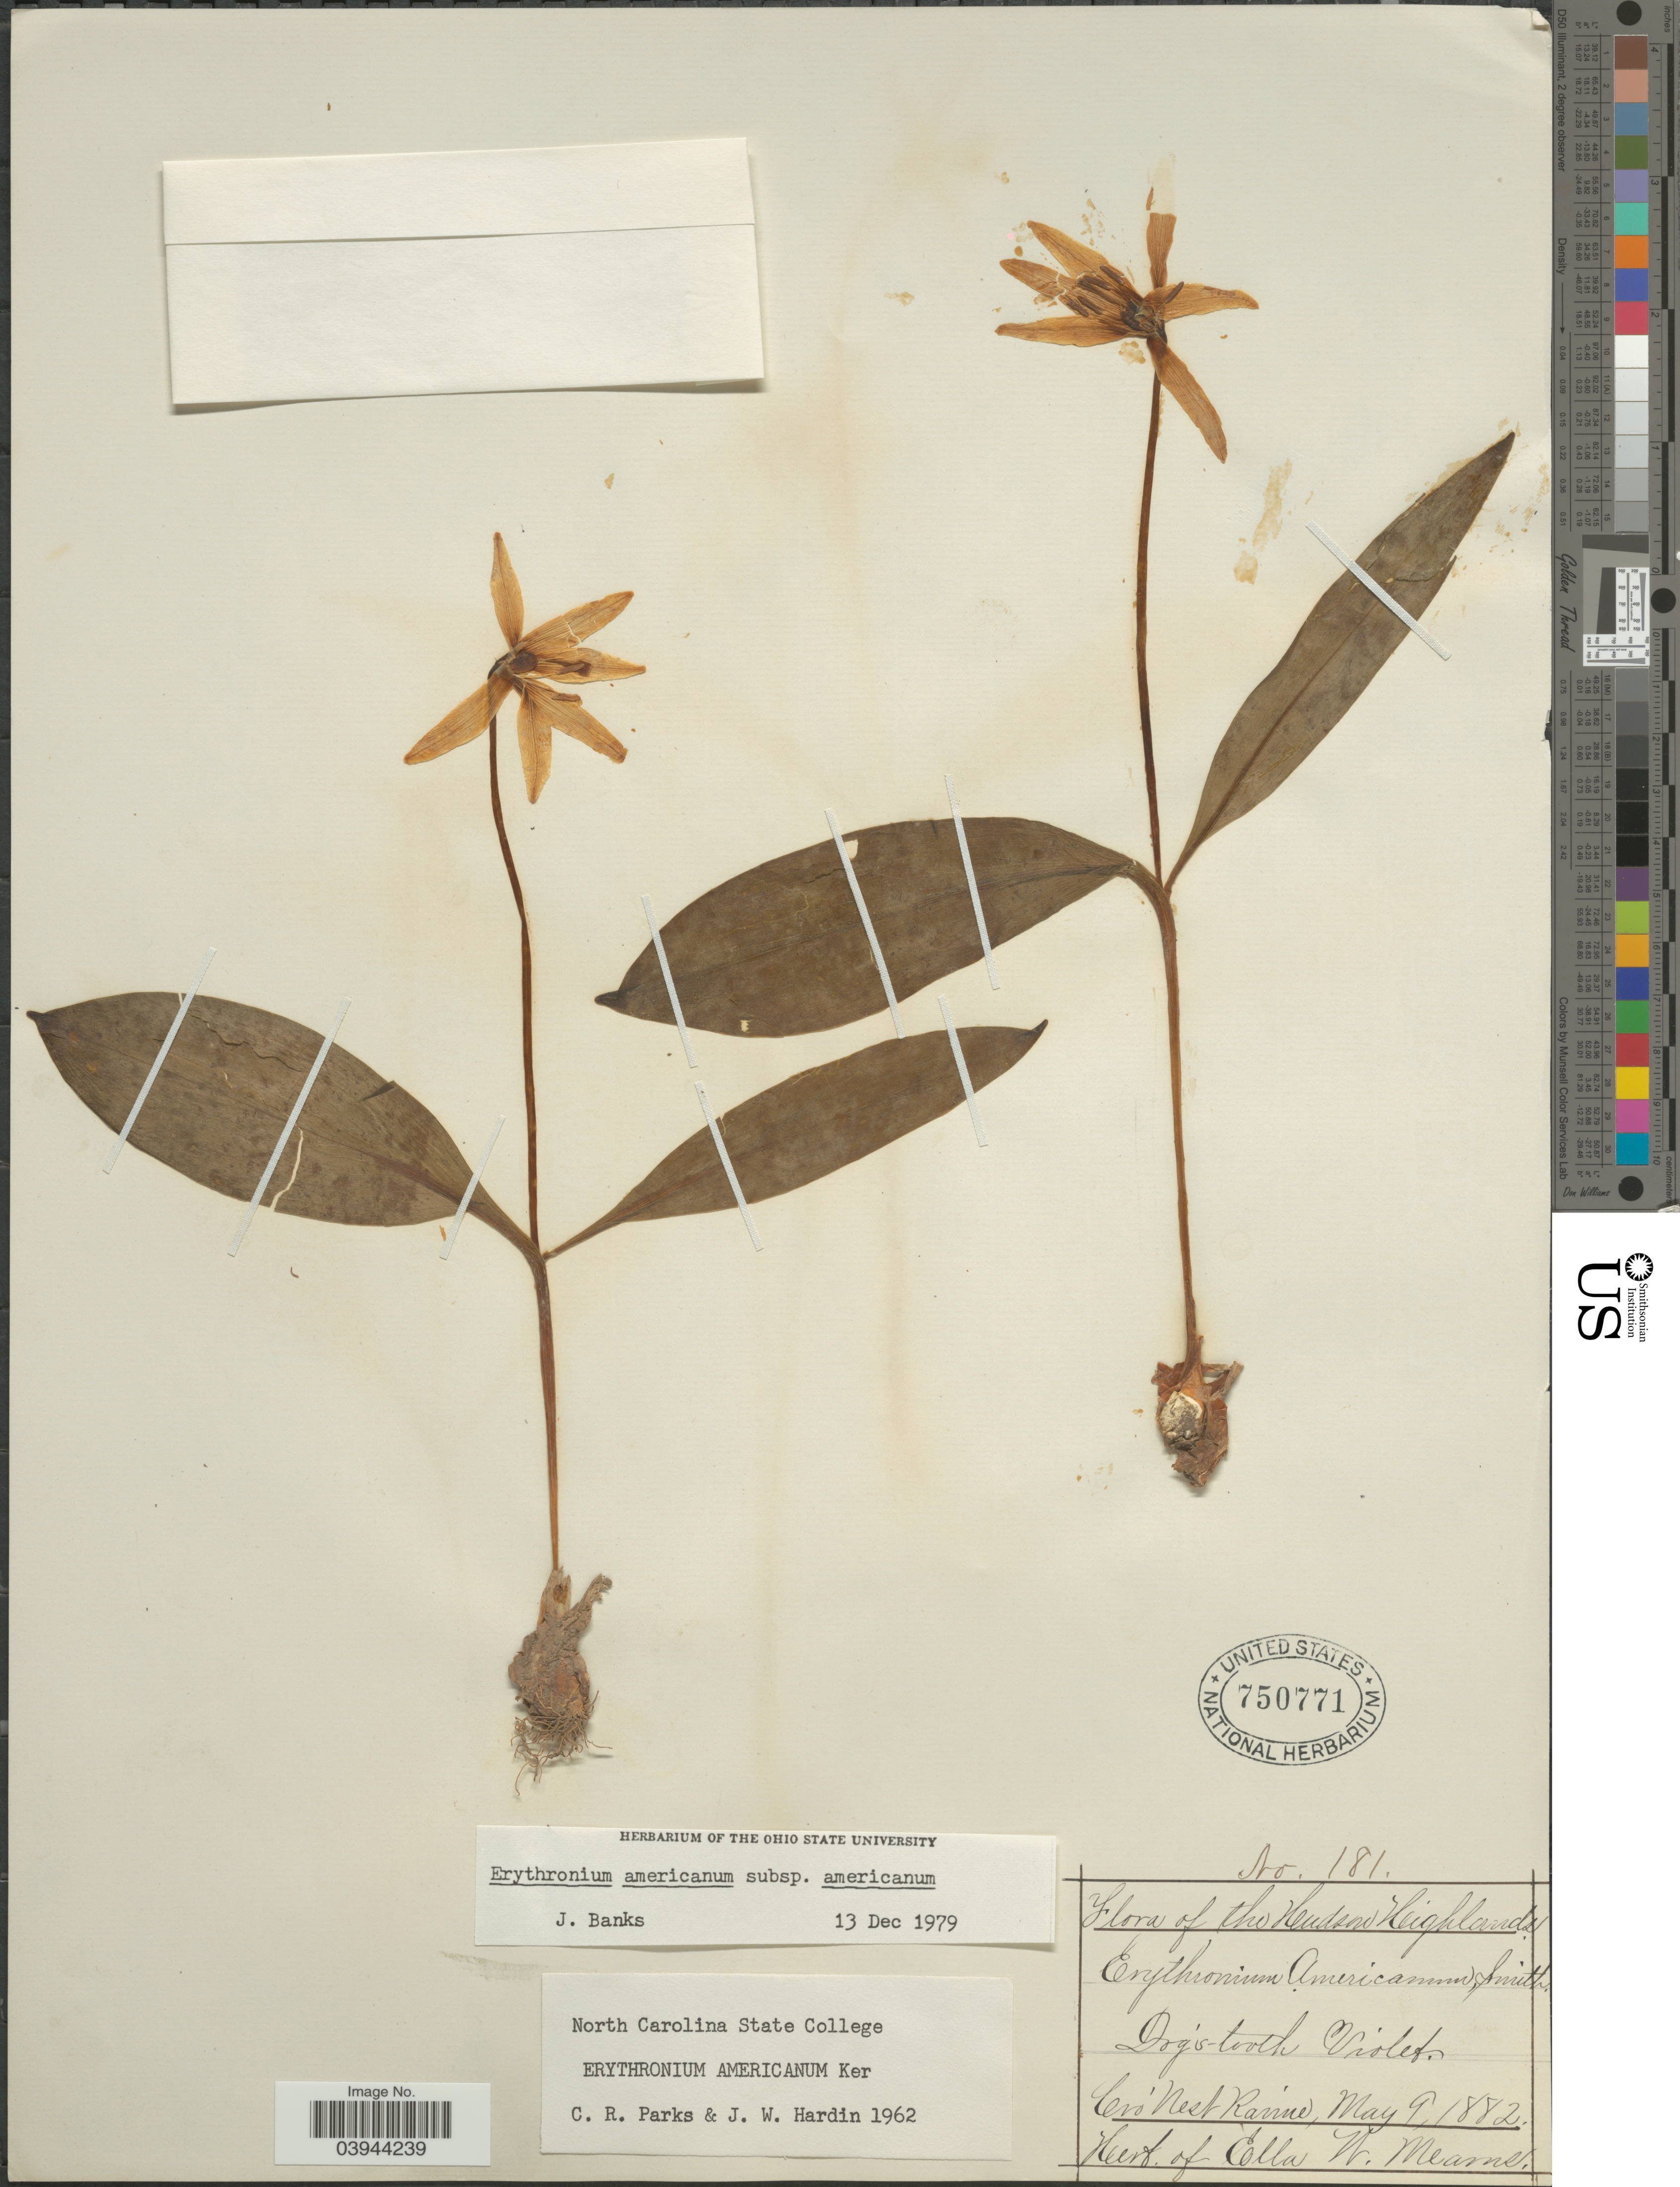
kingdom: Plantae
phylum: Tracheophyta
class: Liliopsida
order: Liliales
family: Liliaceae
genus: Erythronium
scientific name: Erythronium americanum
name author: Ker Gawl.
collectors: ex herb. Ella W. Mearns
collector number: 181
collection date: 1882-05-09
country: United States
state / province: New York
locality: Hudson Highlands. Cro' Nest Ravine.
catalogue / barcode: US 750771